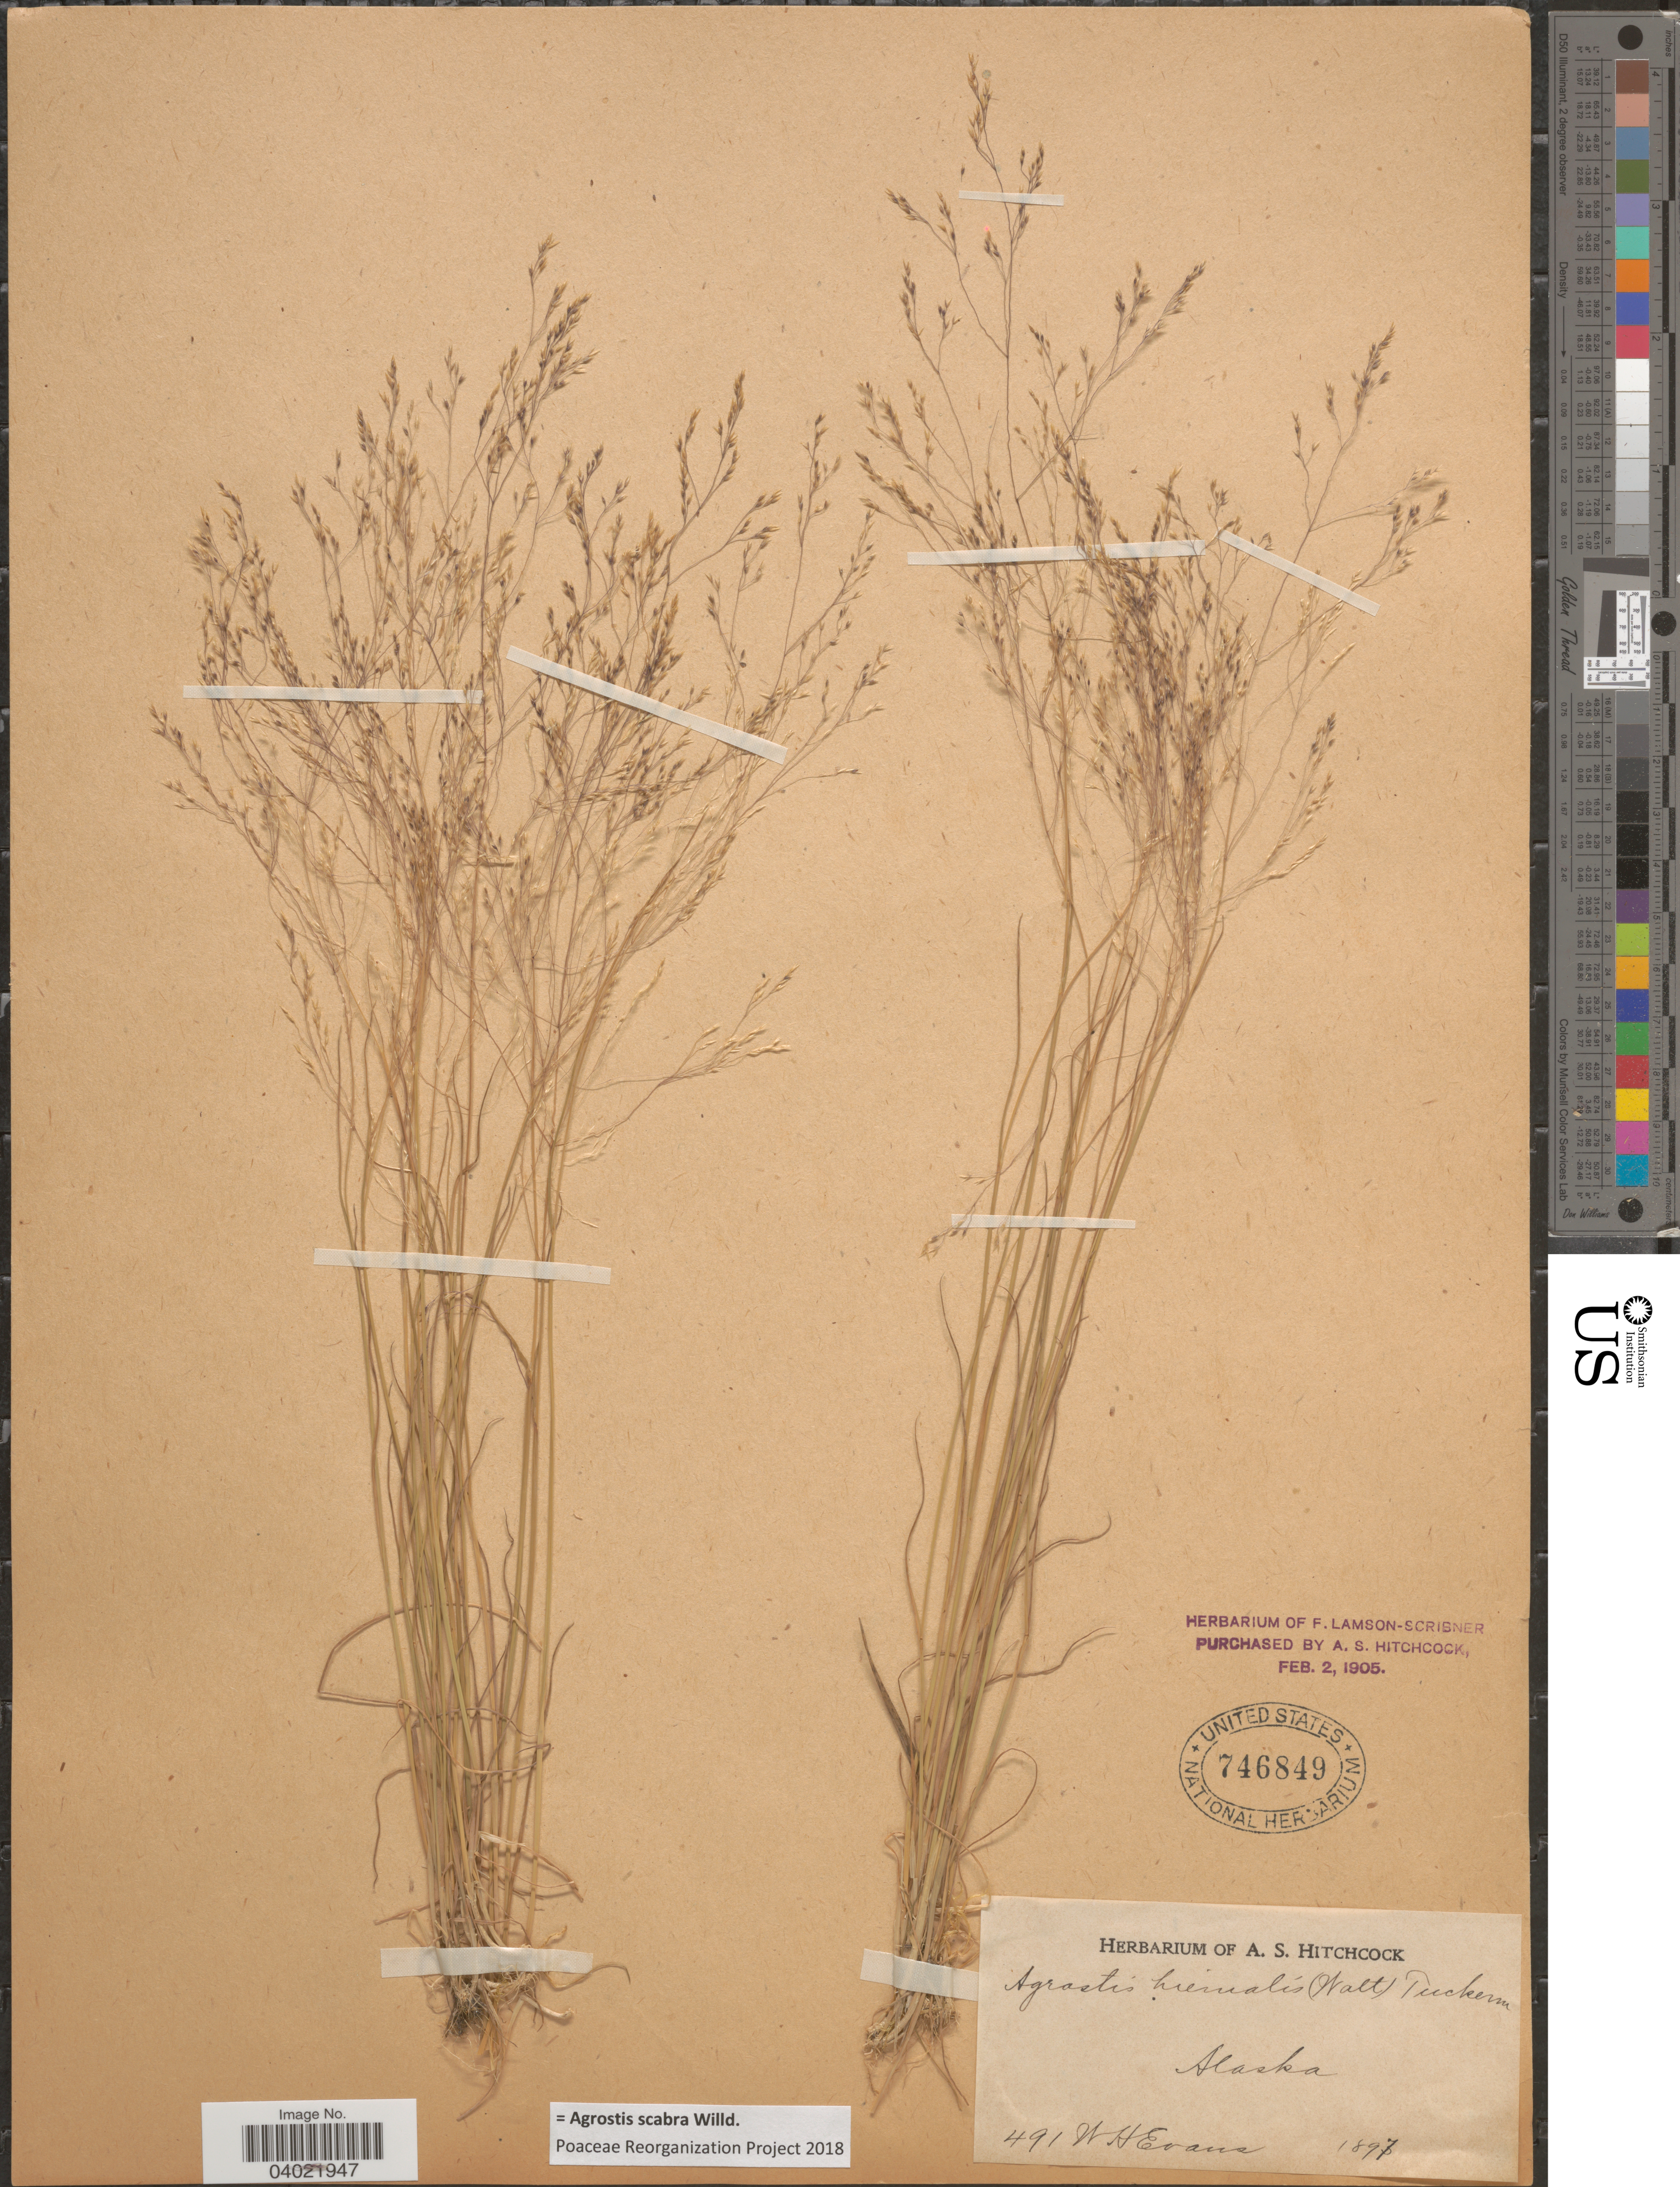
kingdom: Plantae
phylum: Tracheophyta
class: Liliopsida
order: Poales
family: Poaceae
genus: Agrostis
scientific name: Agrostis scabra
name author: Willd.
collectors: W. H. Evans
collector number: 491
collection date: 1897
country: United States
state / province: Alaska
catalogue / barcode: US 746849